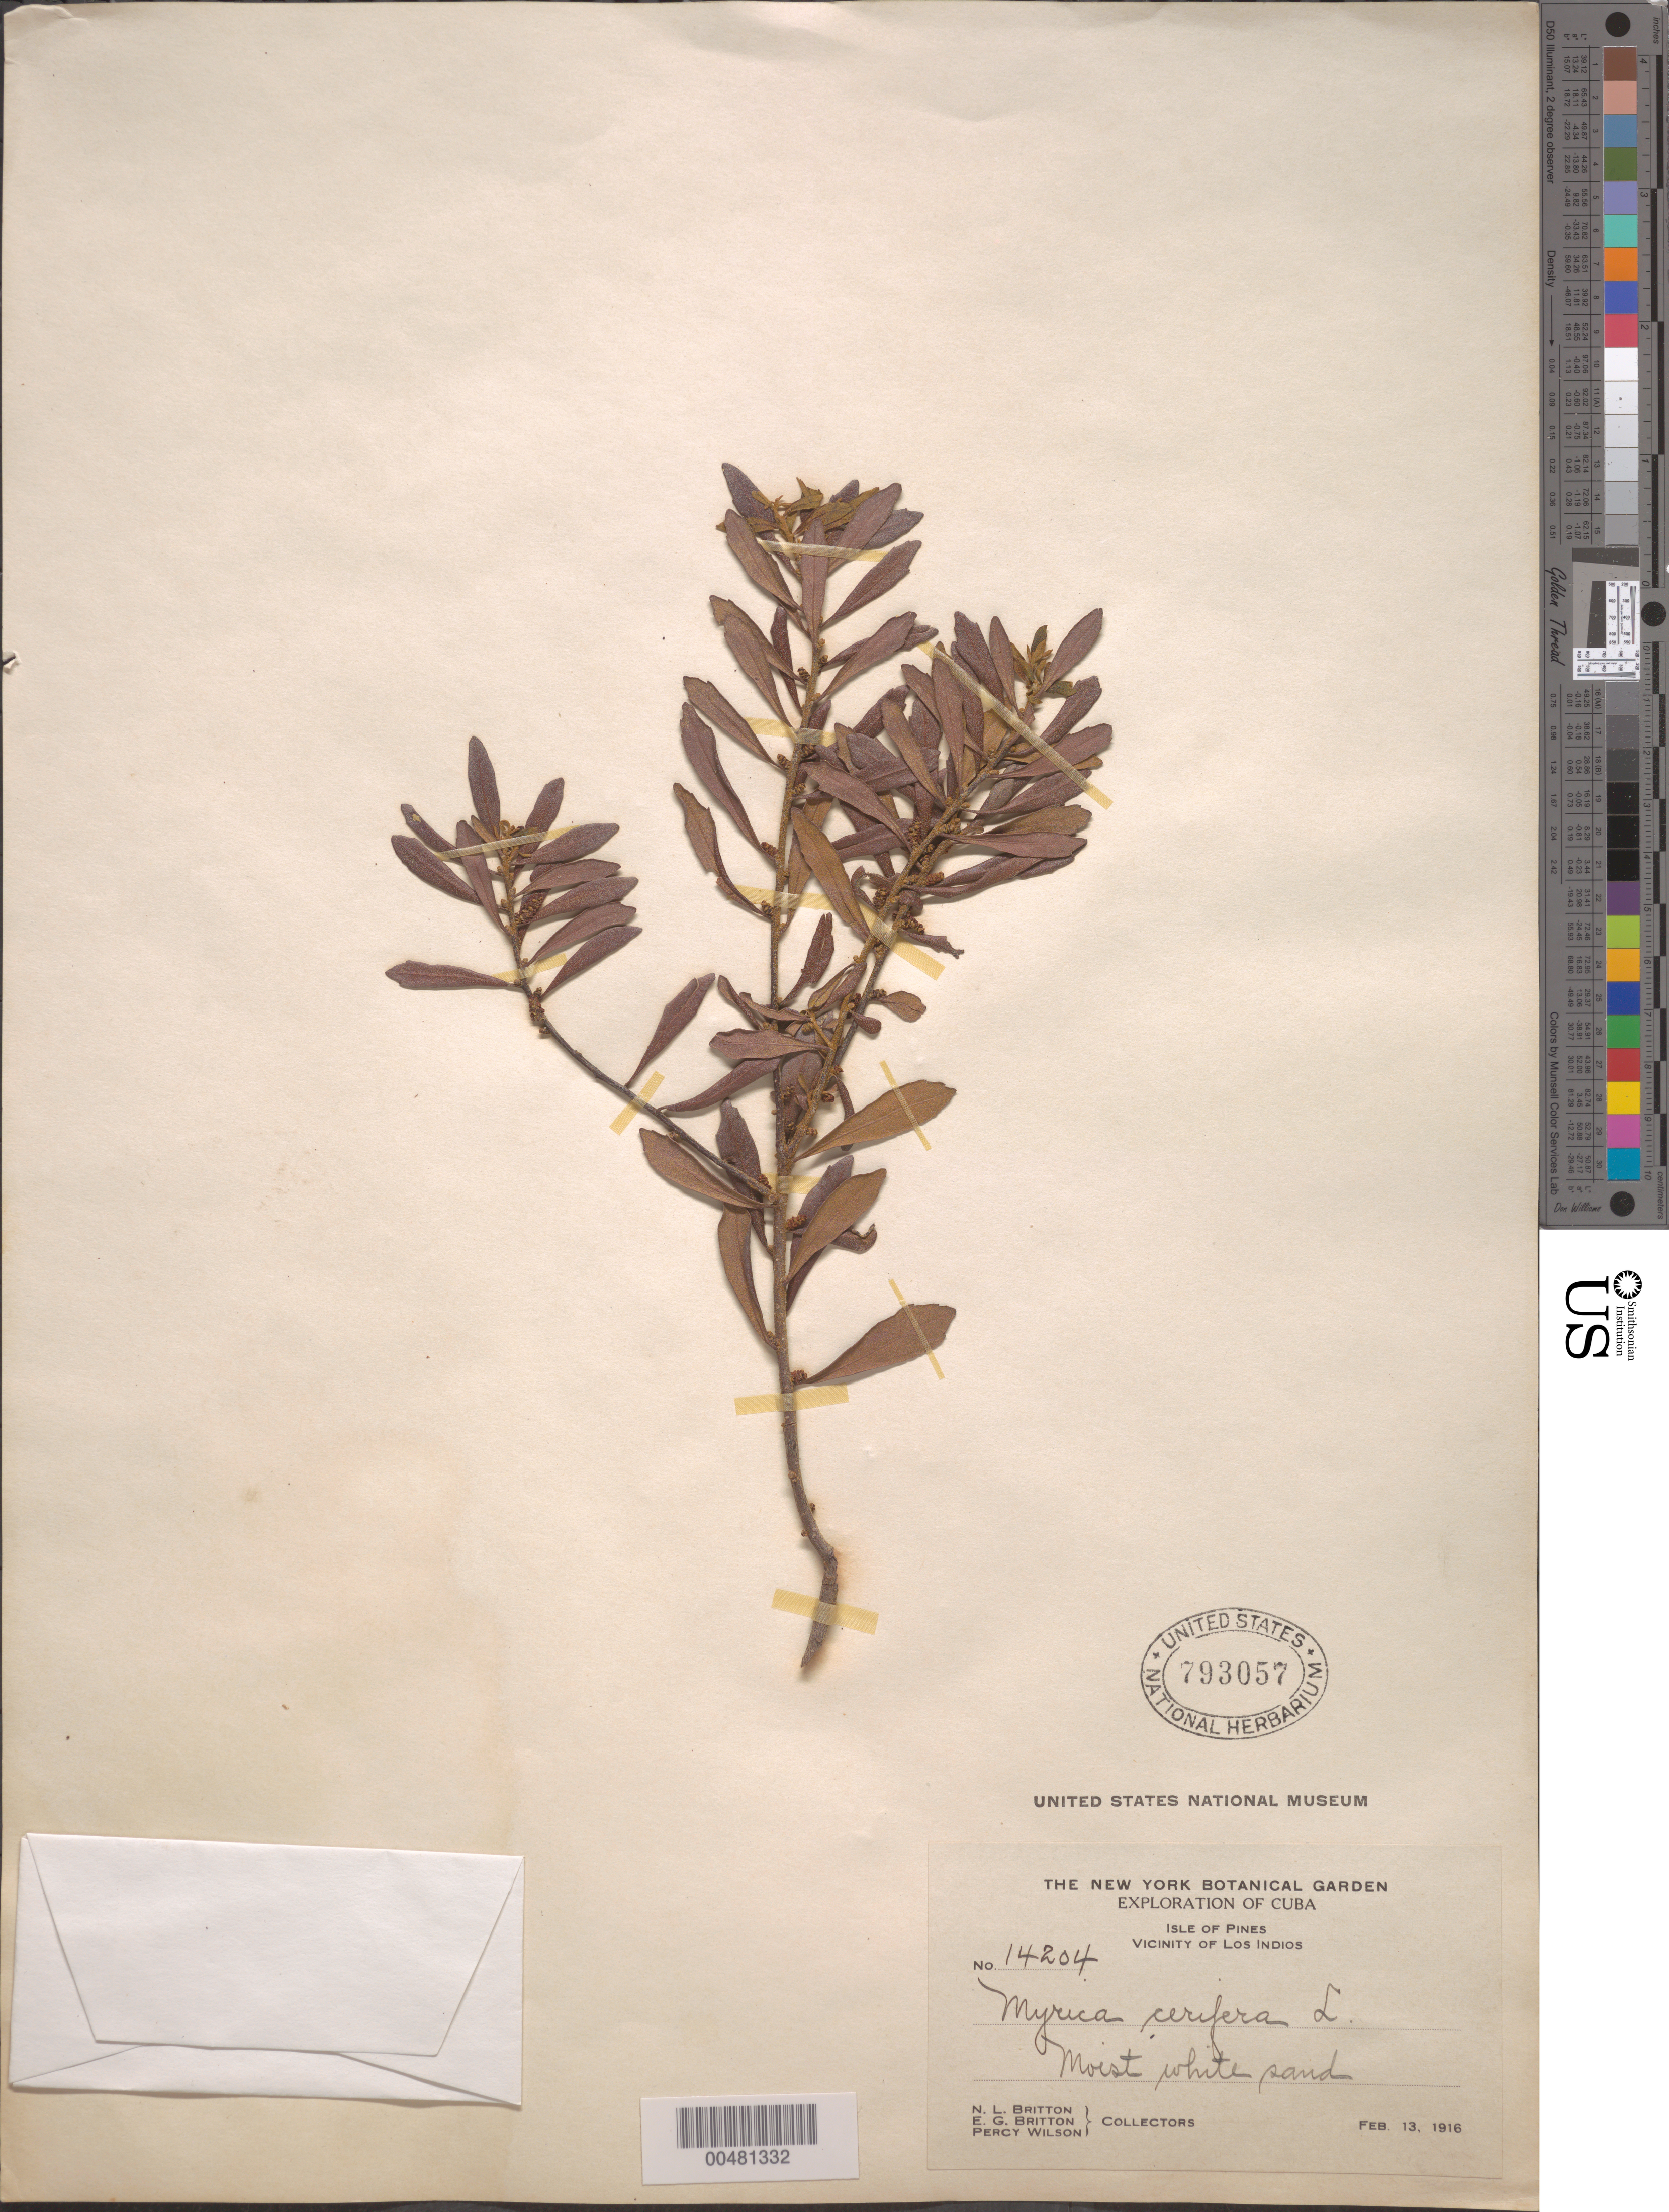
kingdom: Plantae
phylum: Tracheophyta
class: Magnoliopsida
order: Fagales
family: Myricaceae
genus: Morella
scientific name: Morella cerifera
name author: (L.) Small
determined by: Strong, M. T., (US), Smithsonian Institution - National Museum of Natural History (UNITED STATES)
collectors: N. Britton, E. G. Britton & P. Wilson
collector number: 14204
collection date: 1916-02-13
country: Cuba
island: Isla de la Juventud (Isle of Pines)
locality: Los Indios vicinity.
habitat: Moist white sand.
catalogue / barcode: US 793057